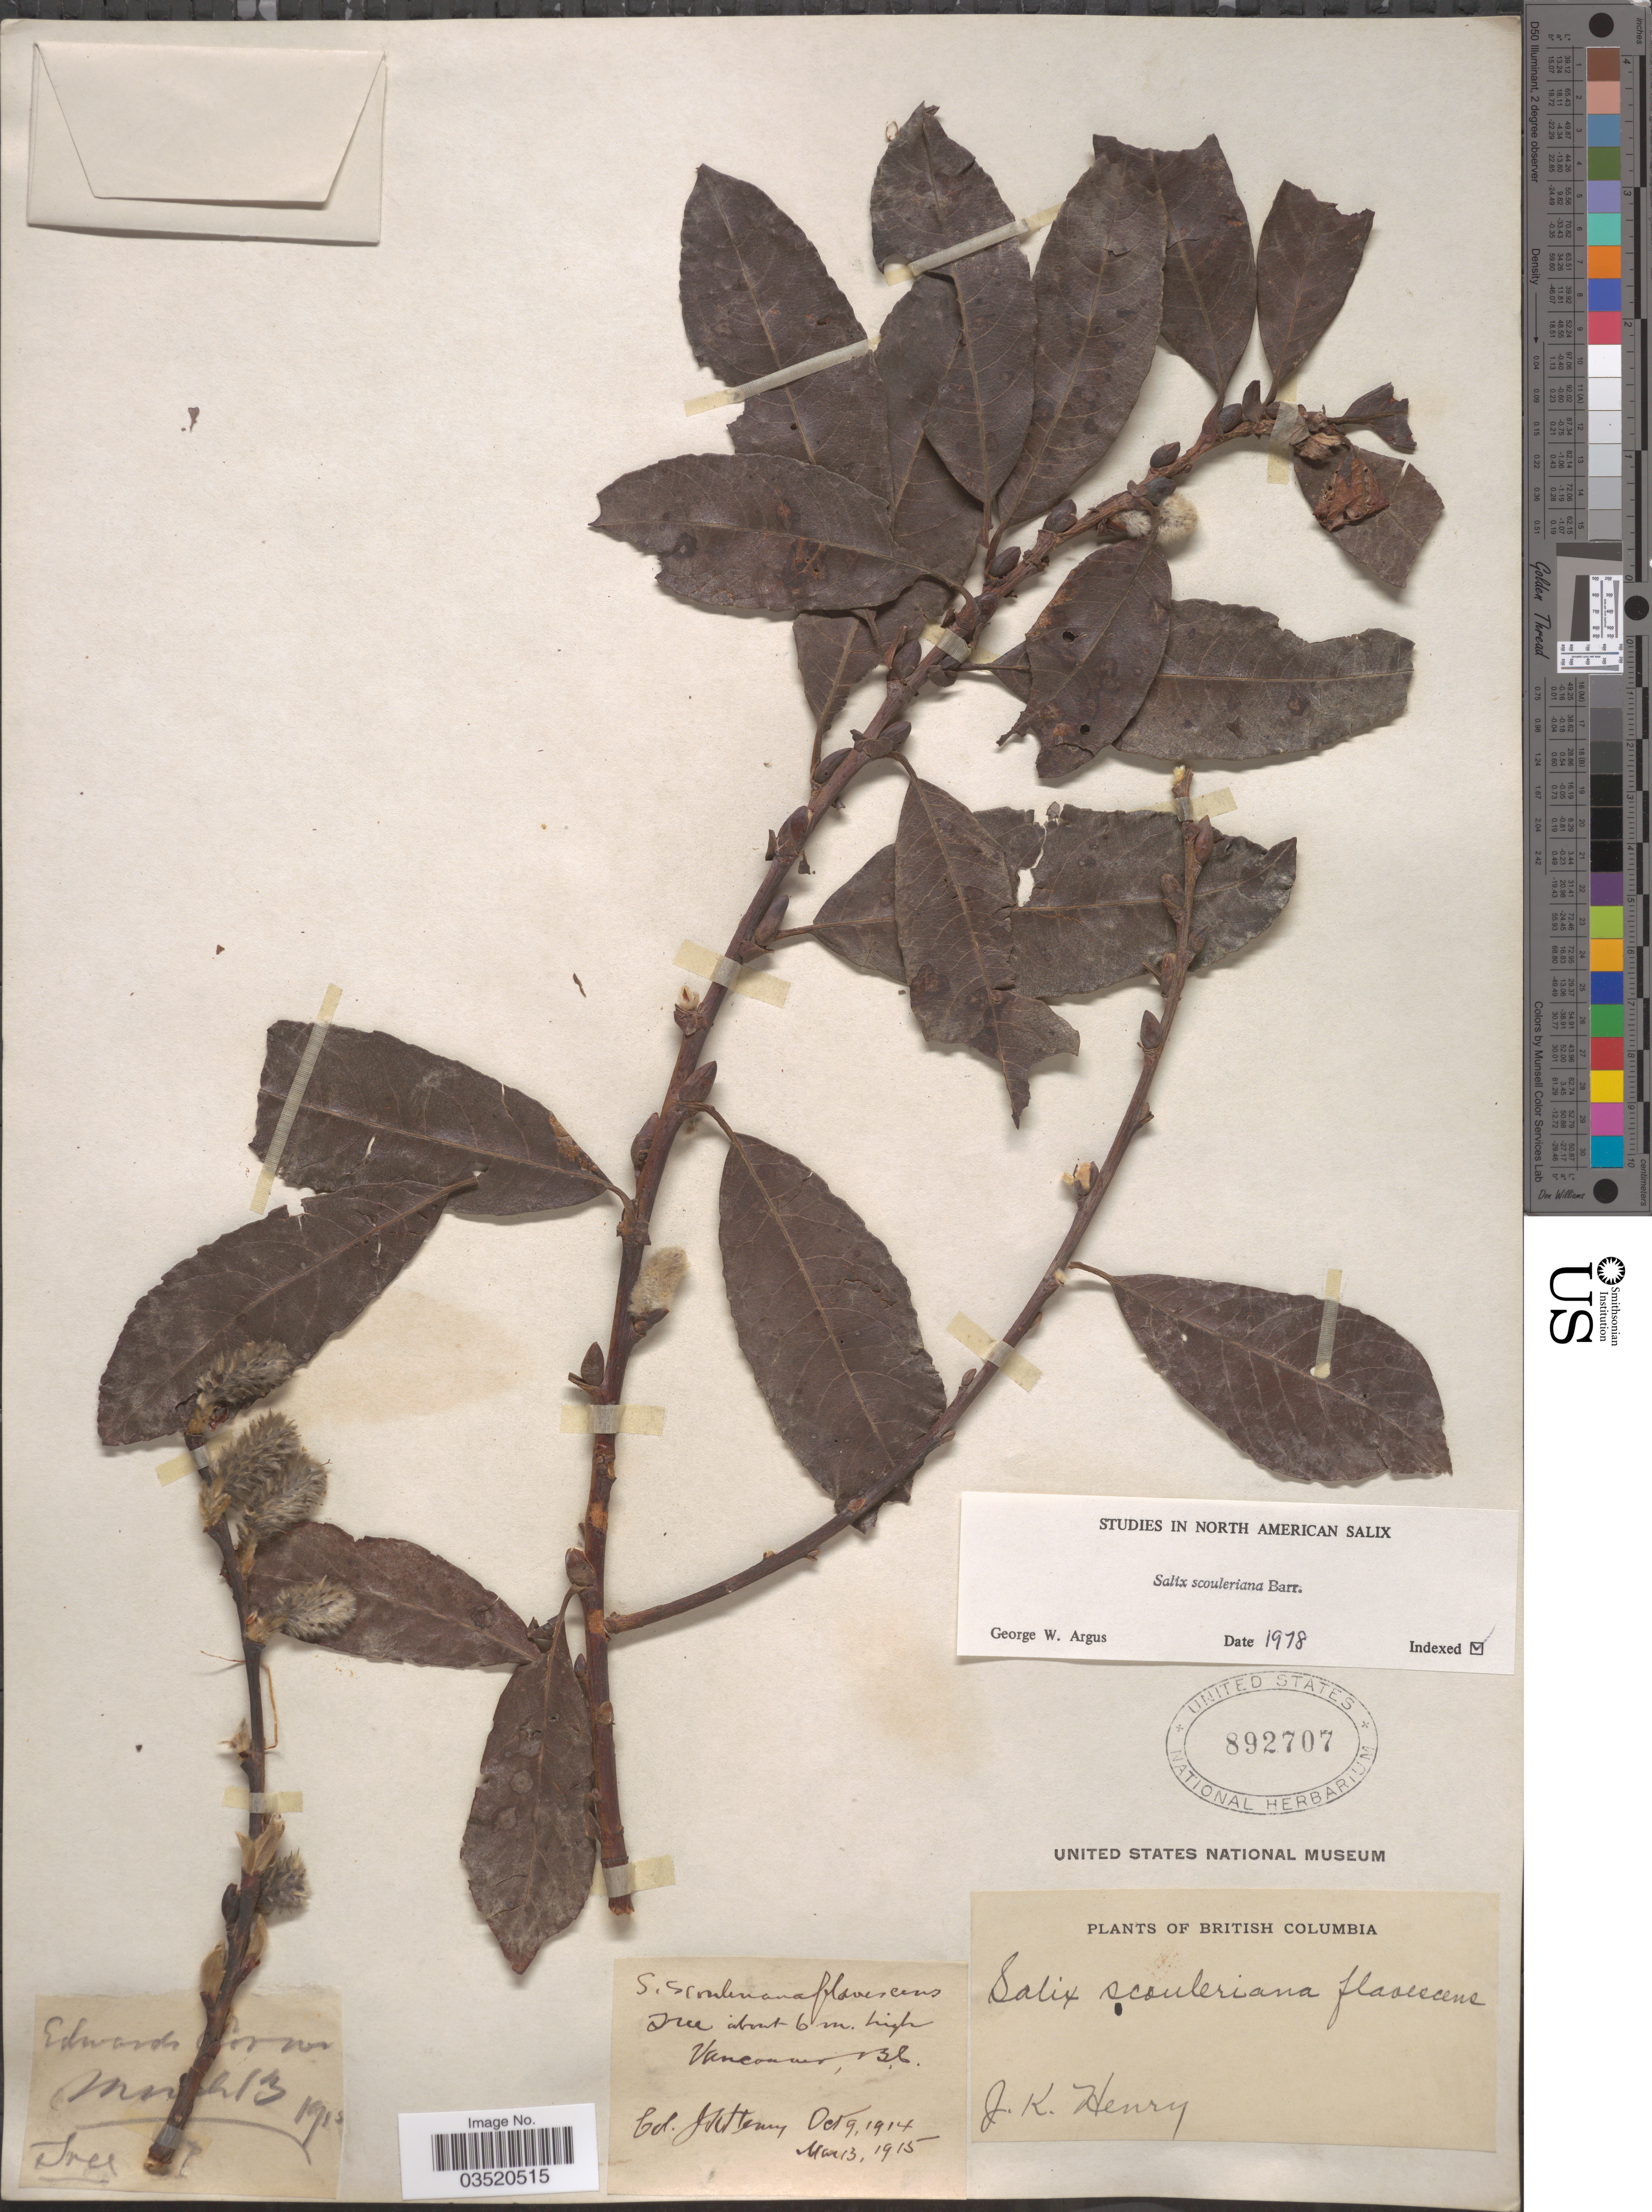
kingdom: Plantae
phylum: Tracheophyta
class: Magnoliopsida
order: Malpighiales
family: Salicaceae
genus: Salix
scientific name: Salix scouleriana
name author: Barratt ex Hook.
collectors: J. K. Henry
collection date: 1915-03-13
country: Canada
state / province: British Columbia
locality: Vancouver. Edwards [illegible text].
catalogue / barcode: US 892707